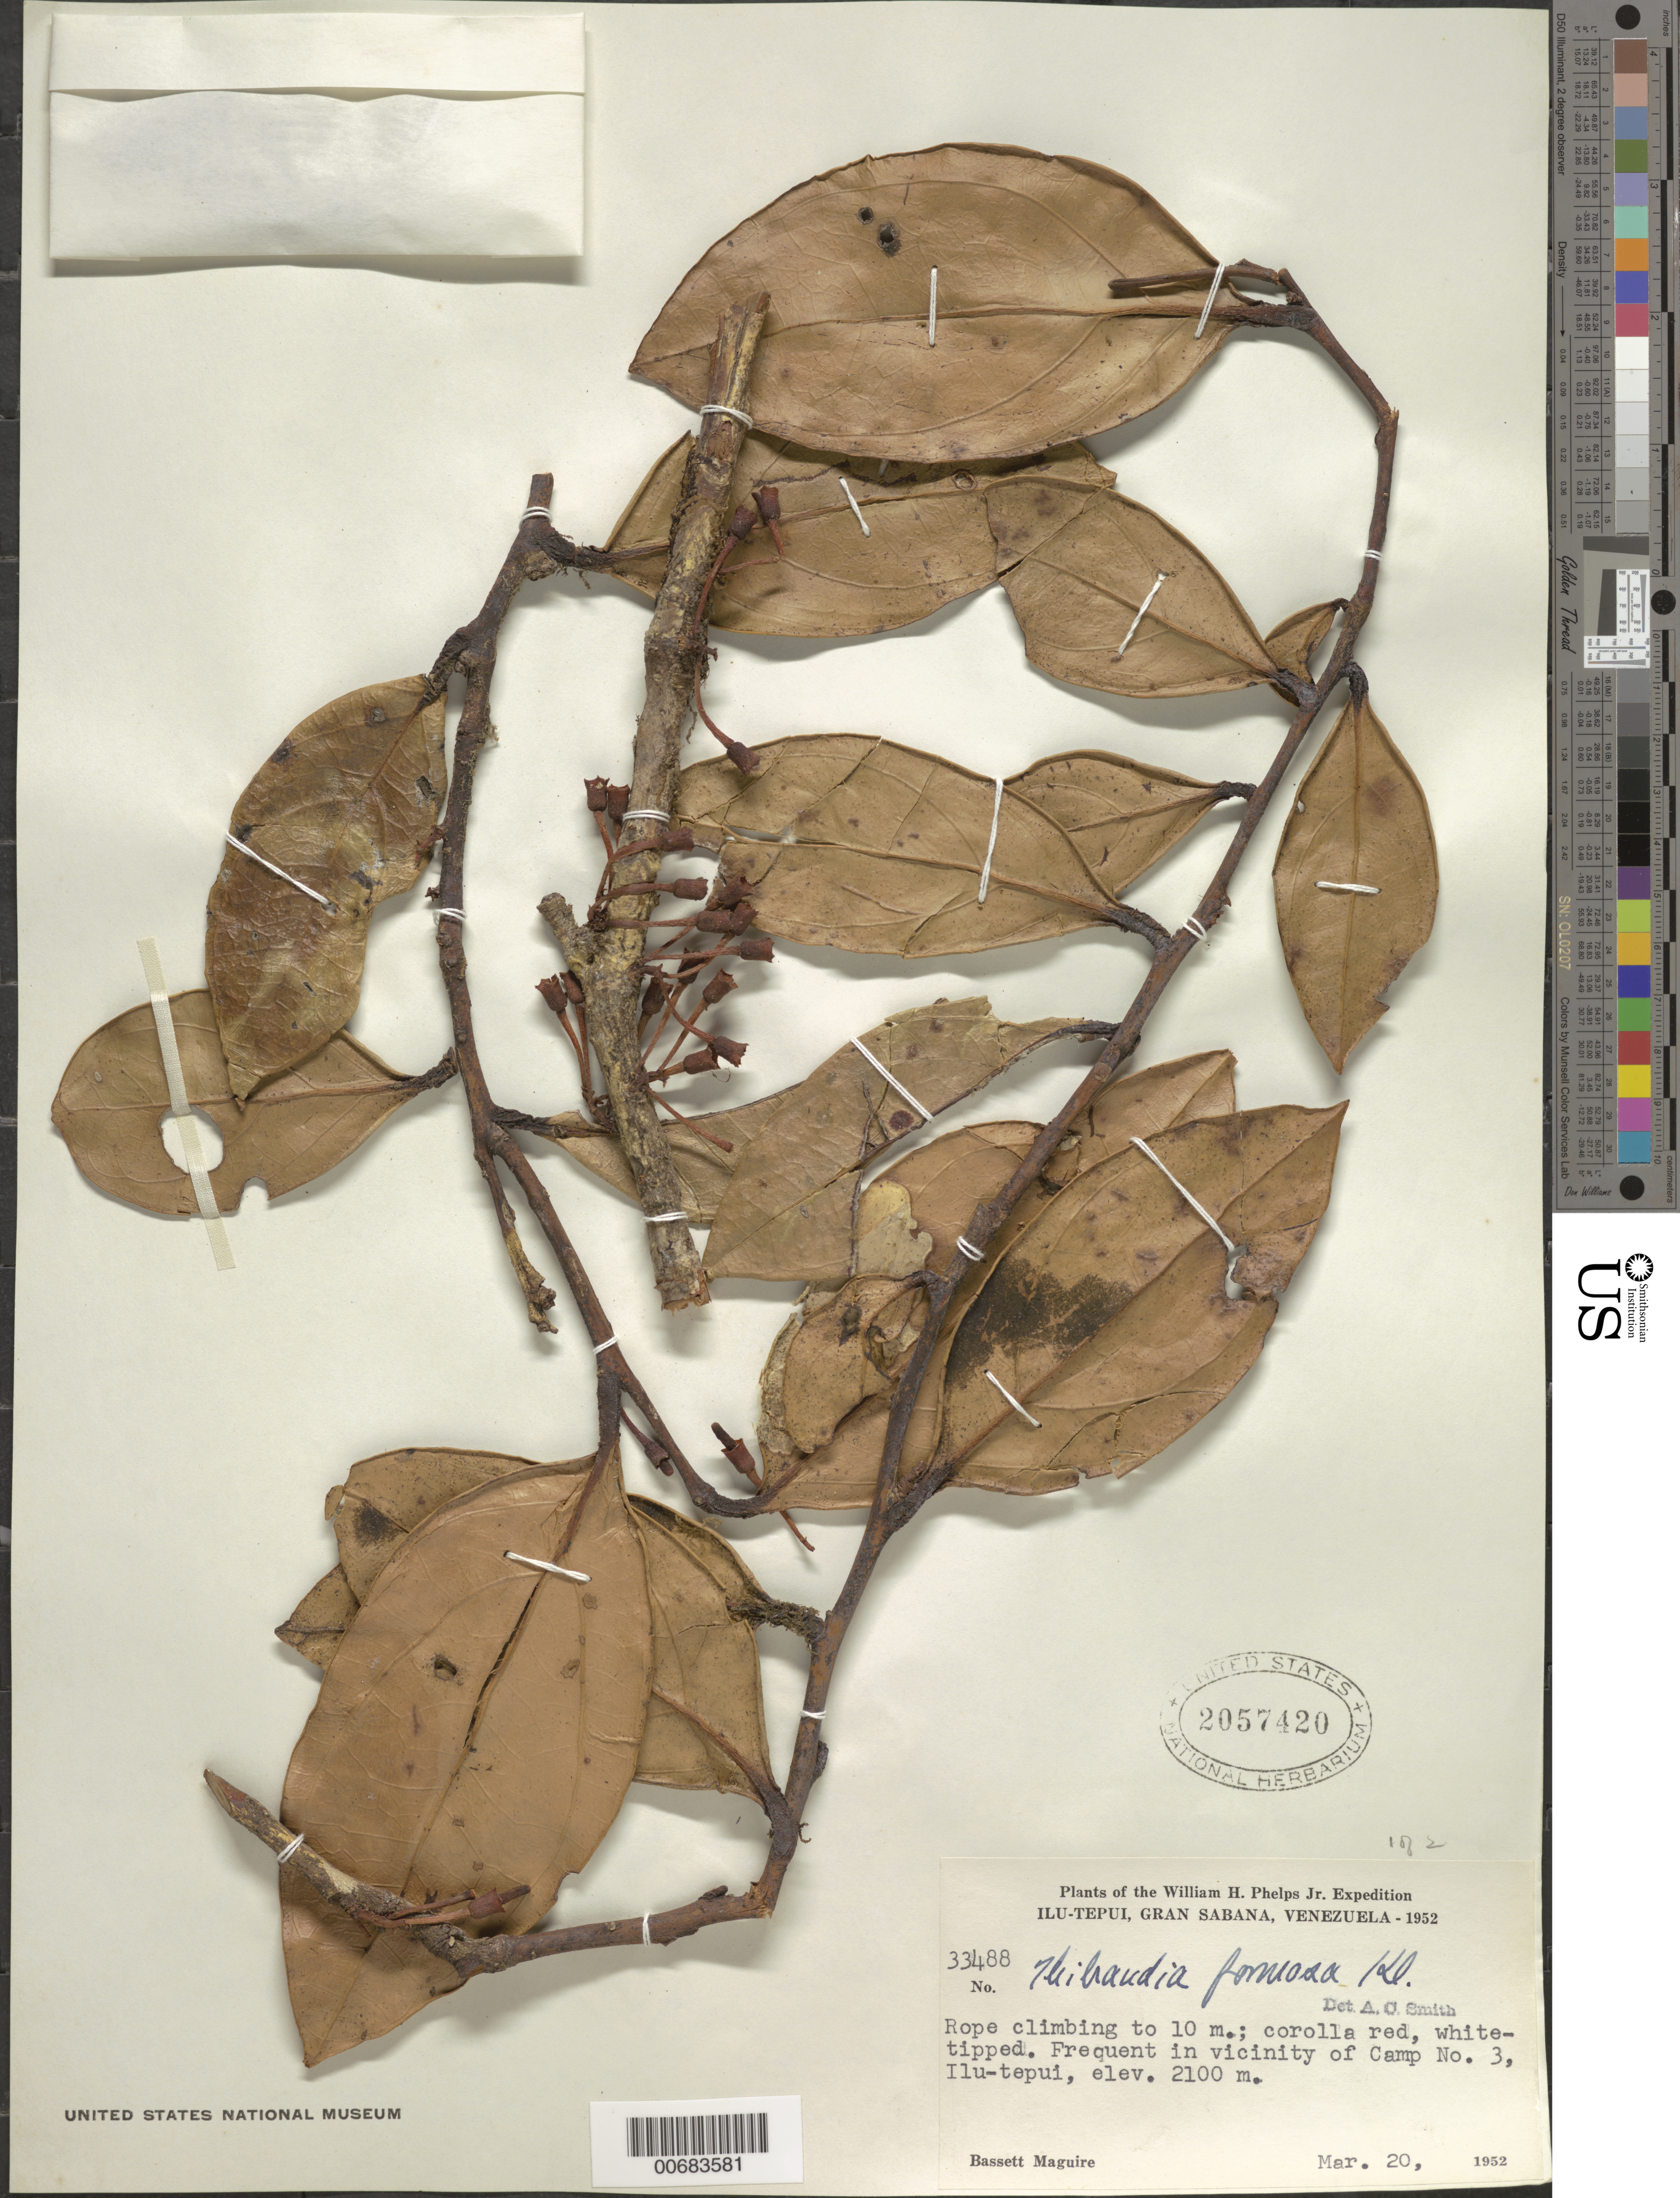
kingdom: Plantae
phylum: Tracheophyta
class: Magnoliopsida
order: Ericales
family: Ericaceae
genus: Thibaudia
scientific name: Thibaudia formosa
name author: (Klotzsch) Hoerold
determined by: Smith, A. C.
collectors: B. Maguire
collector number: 33488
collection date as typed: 20-Mar-52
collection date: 1952-03-20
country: Venezuela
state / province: Bolívar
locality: Gran Sabana, Ilu-tepuí, Camp 3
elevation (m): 2100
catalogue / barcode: US 2057420